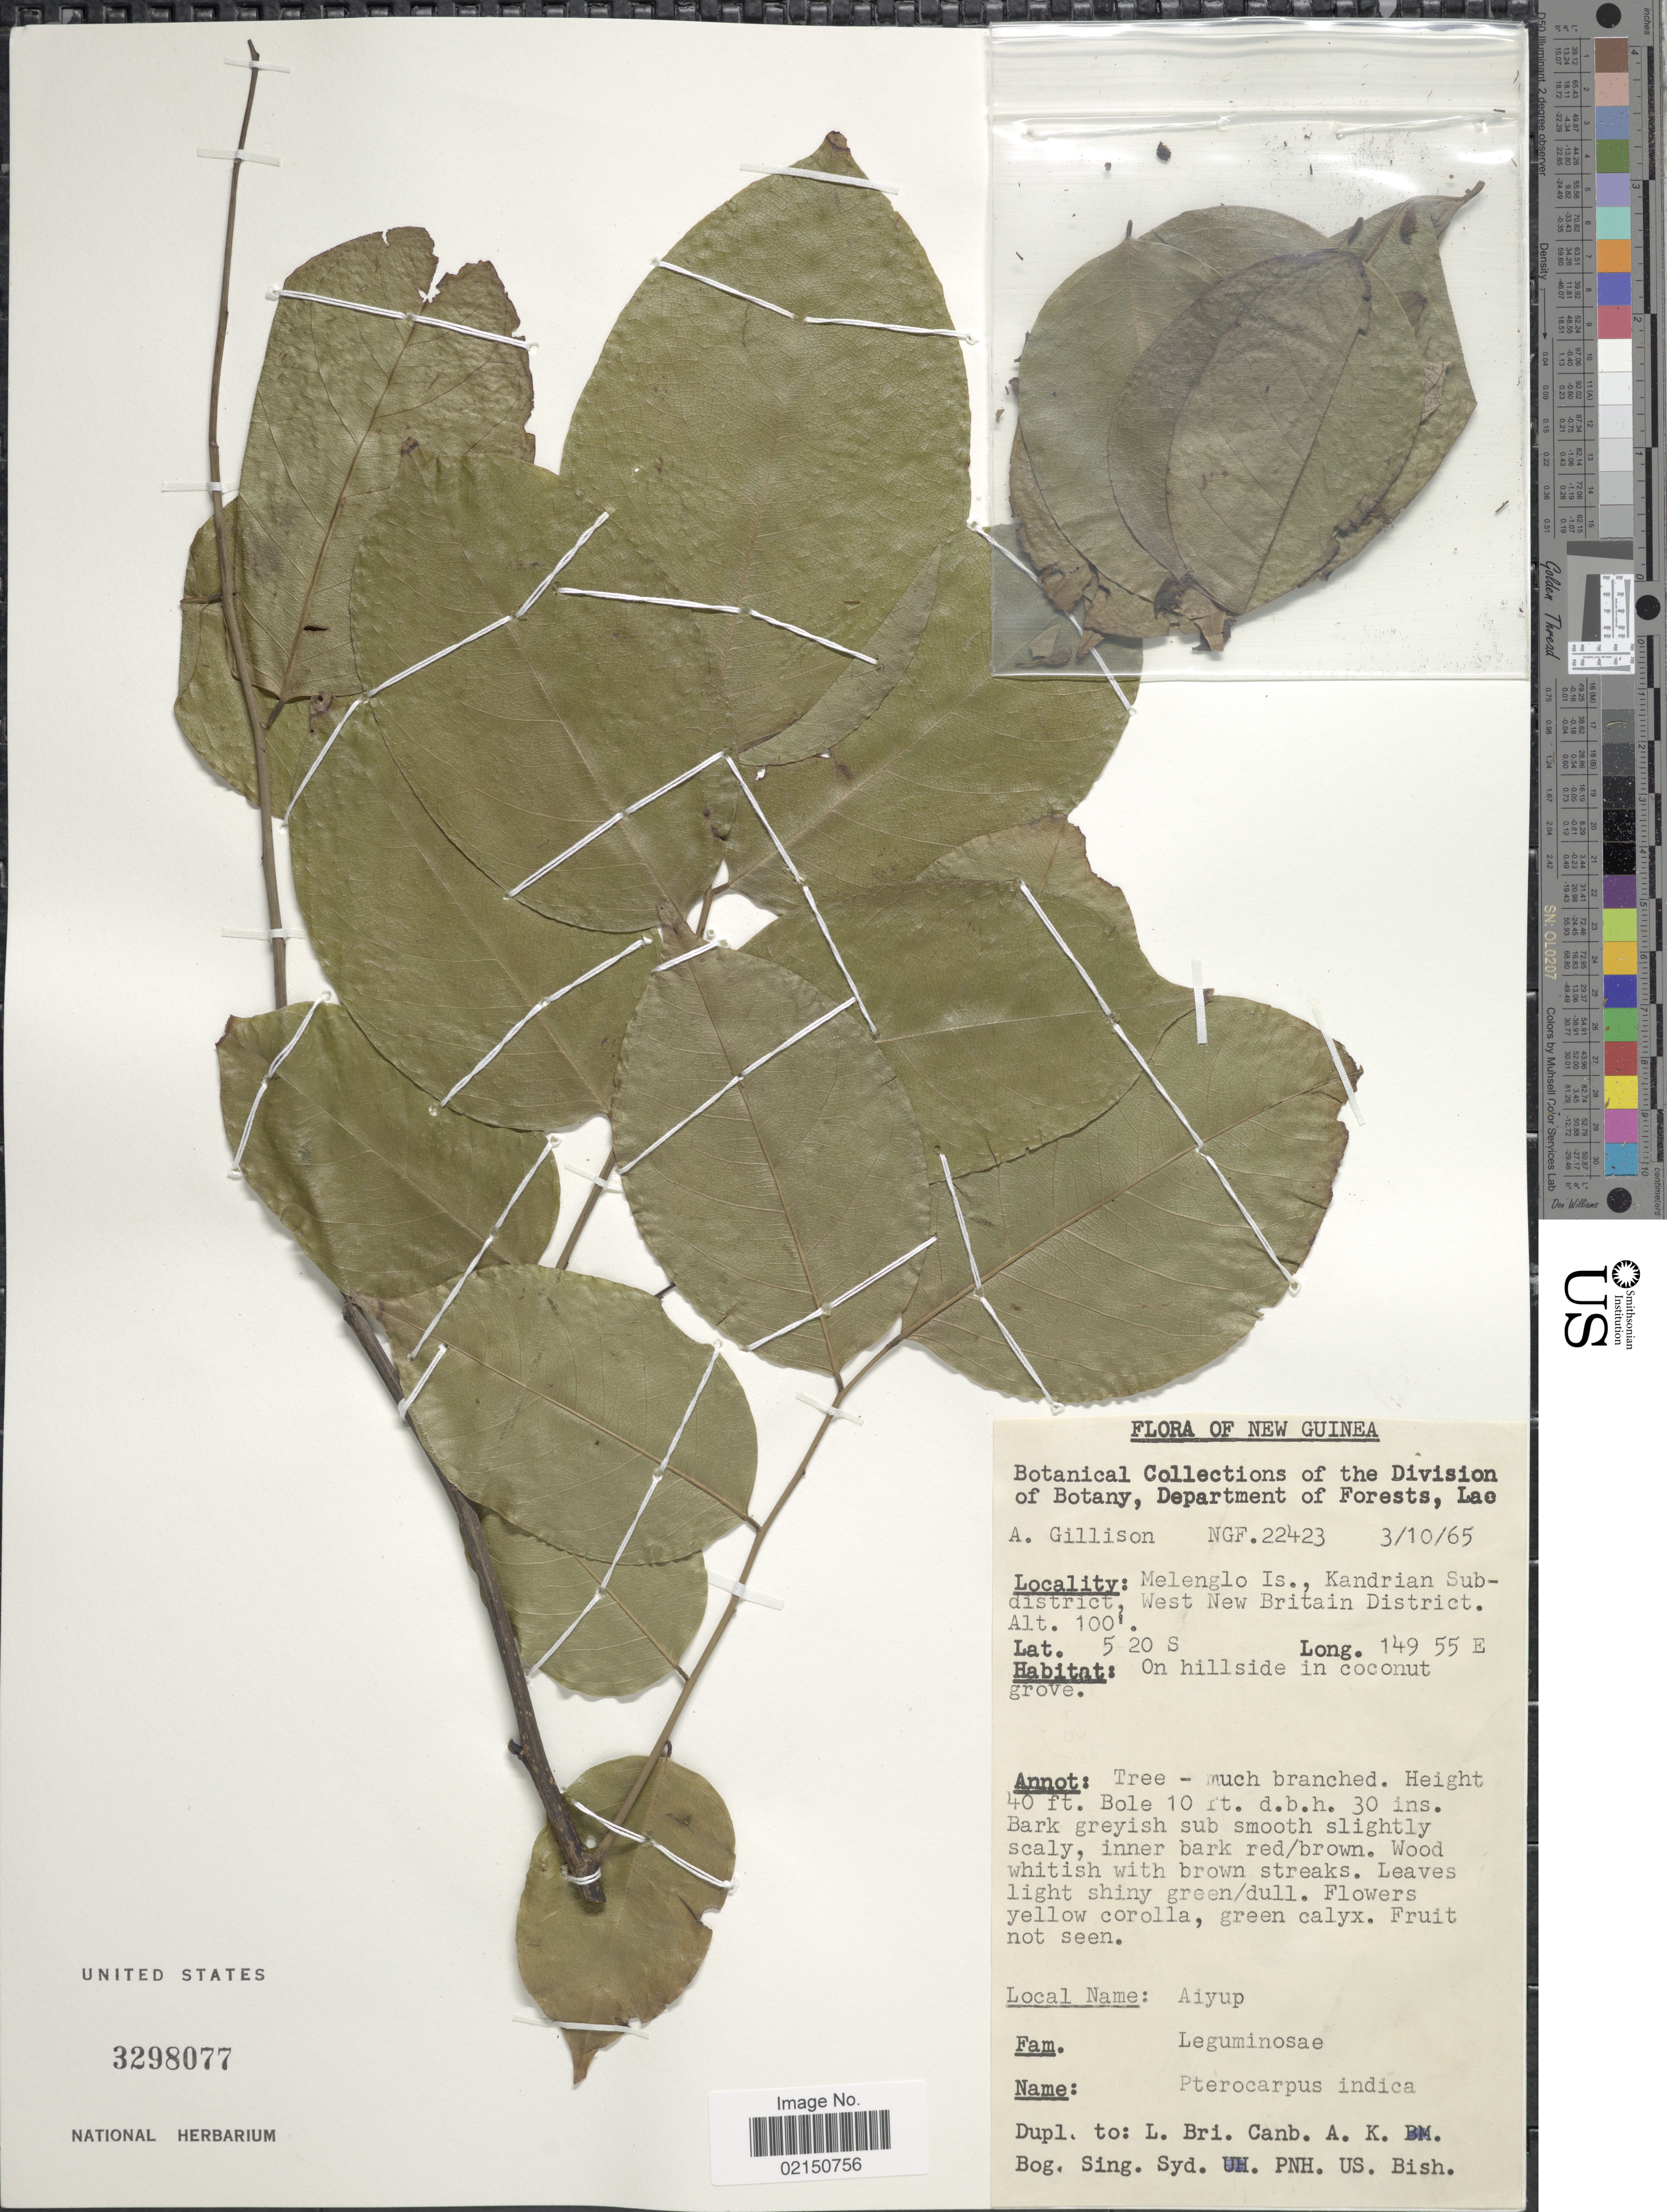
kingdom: Plantae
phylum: Tracheophyta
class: Magnoliopsida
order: Fabales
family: Fabaceae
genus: Pterocarpus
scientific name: Pterocarpus indicus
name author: Willd.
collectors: A. Gillison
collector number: NGF.22423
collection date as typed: Transcribed d/m/y: 3/10/65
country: Papua New Guinea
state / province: West New Britain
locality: Melenglo Is., Kandrian Subdistrict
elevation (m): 30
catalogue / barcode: US 3298077